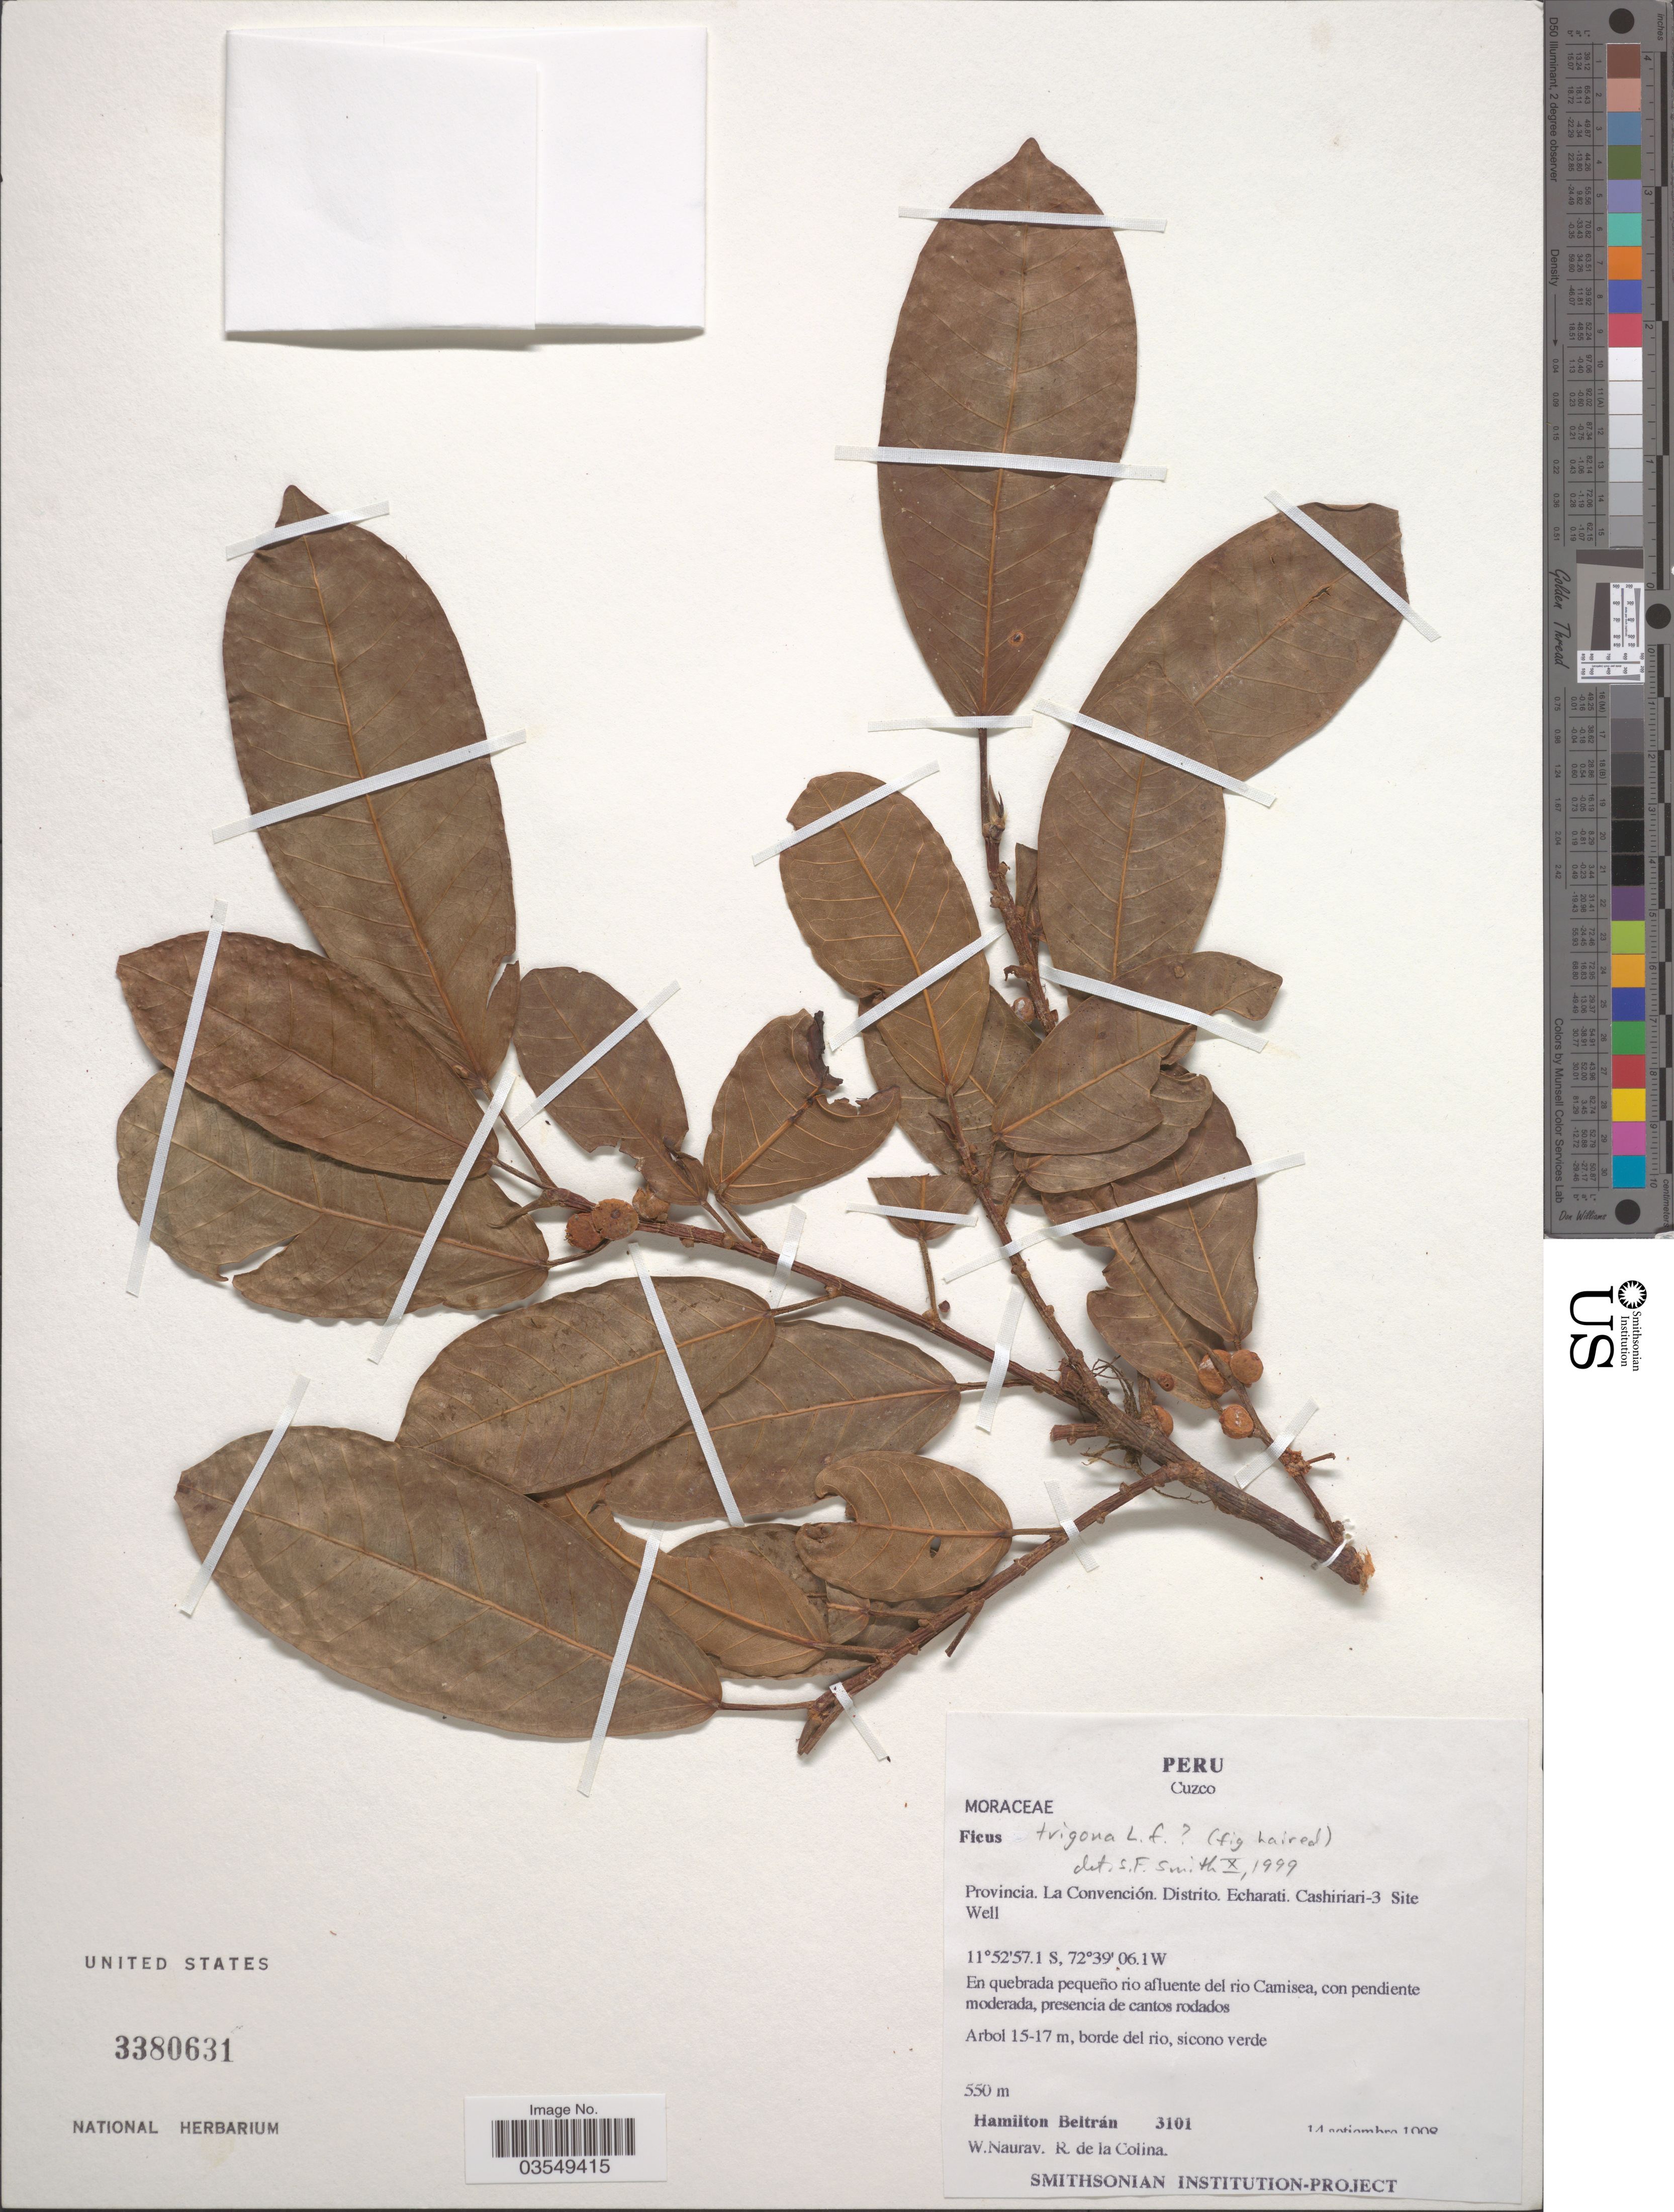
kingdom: Plantae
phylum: Tracheophyta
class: Magnoliopsida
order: Rosales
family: Moraceae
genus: Ficus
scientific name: Ficus trigona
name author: L. f.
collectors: H. Beltran, W. Nauray & R. Colina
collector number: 3101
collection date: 1908-09-14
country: Peru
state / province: Cusco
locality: Cuzco. Provincia. La Convención. Distrito. Echarati. Cashiriari-3 Site Well.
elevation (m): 550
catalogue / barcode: US 3380631